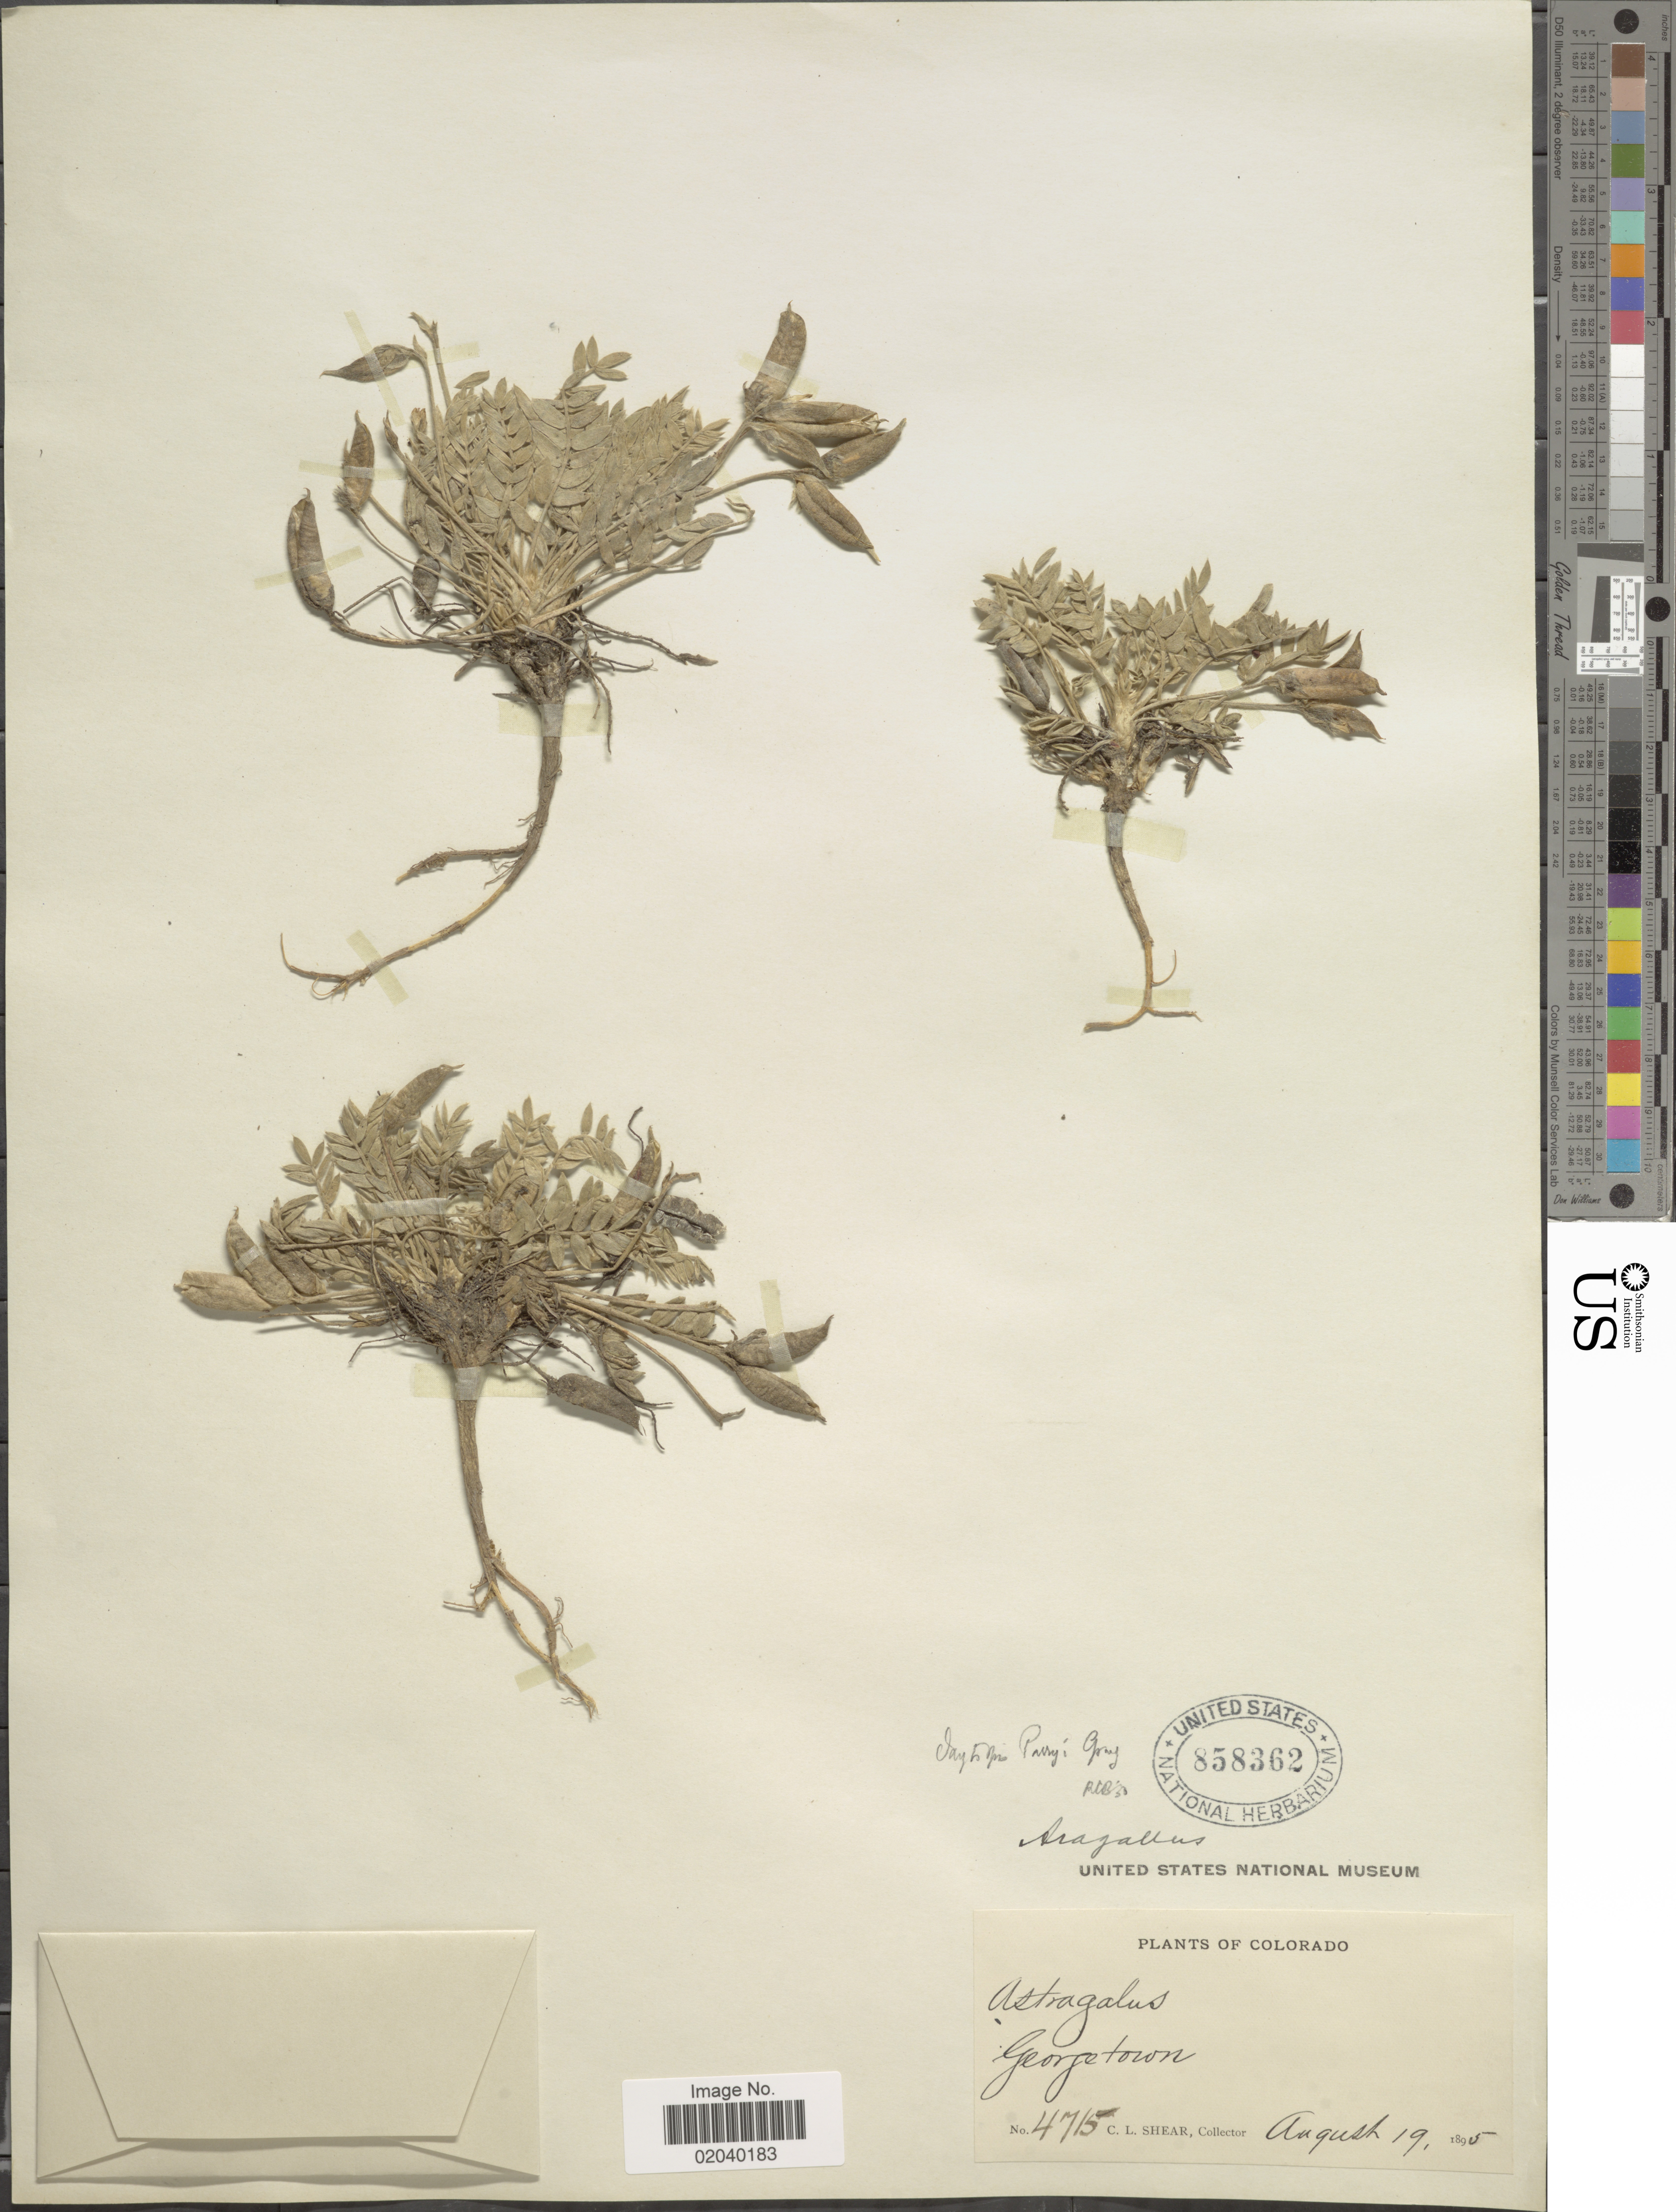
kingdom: Plantae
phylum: Tracheophyta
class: Magnoliopsida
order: Fabales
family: Fabaceae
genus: Oxytropis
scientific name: Oxytropis parryi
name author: A. Gray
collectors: C. L. Shear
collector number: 4715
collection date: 1895-08-19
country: United States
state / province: Colorado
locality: Georgetown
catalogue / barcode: US 858362